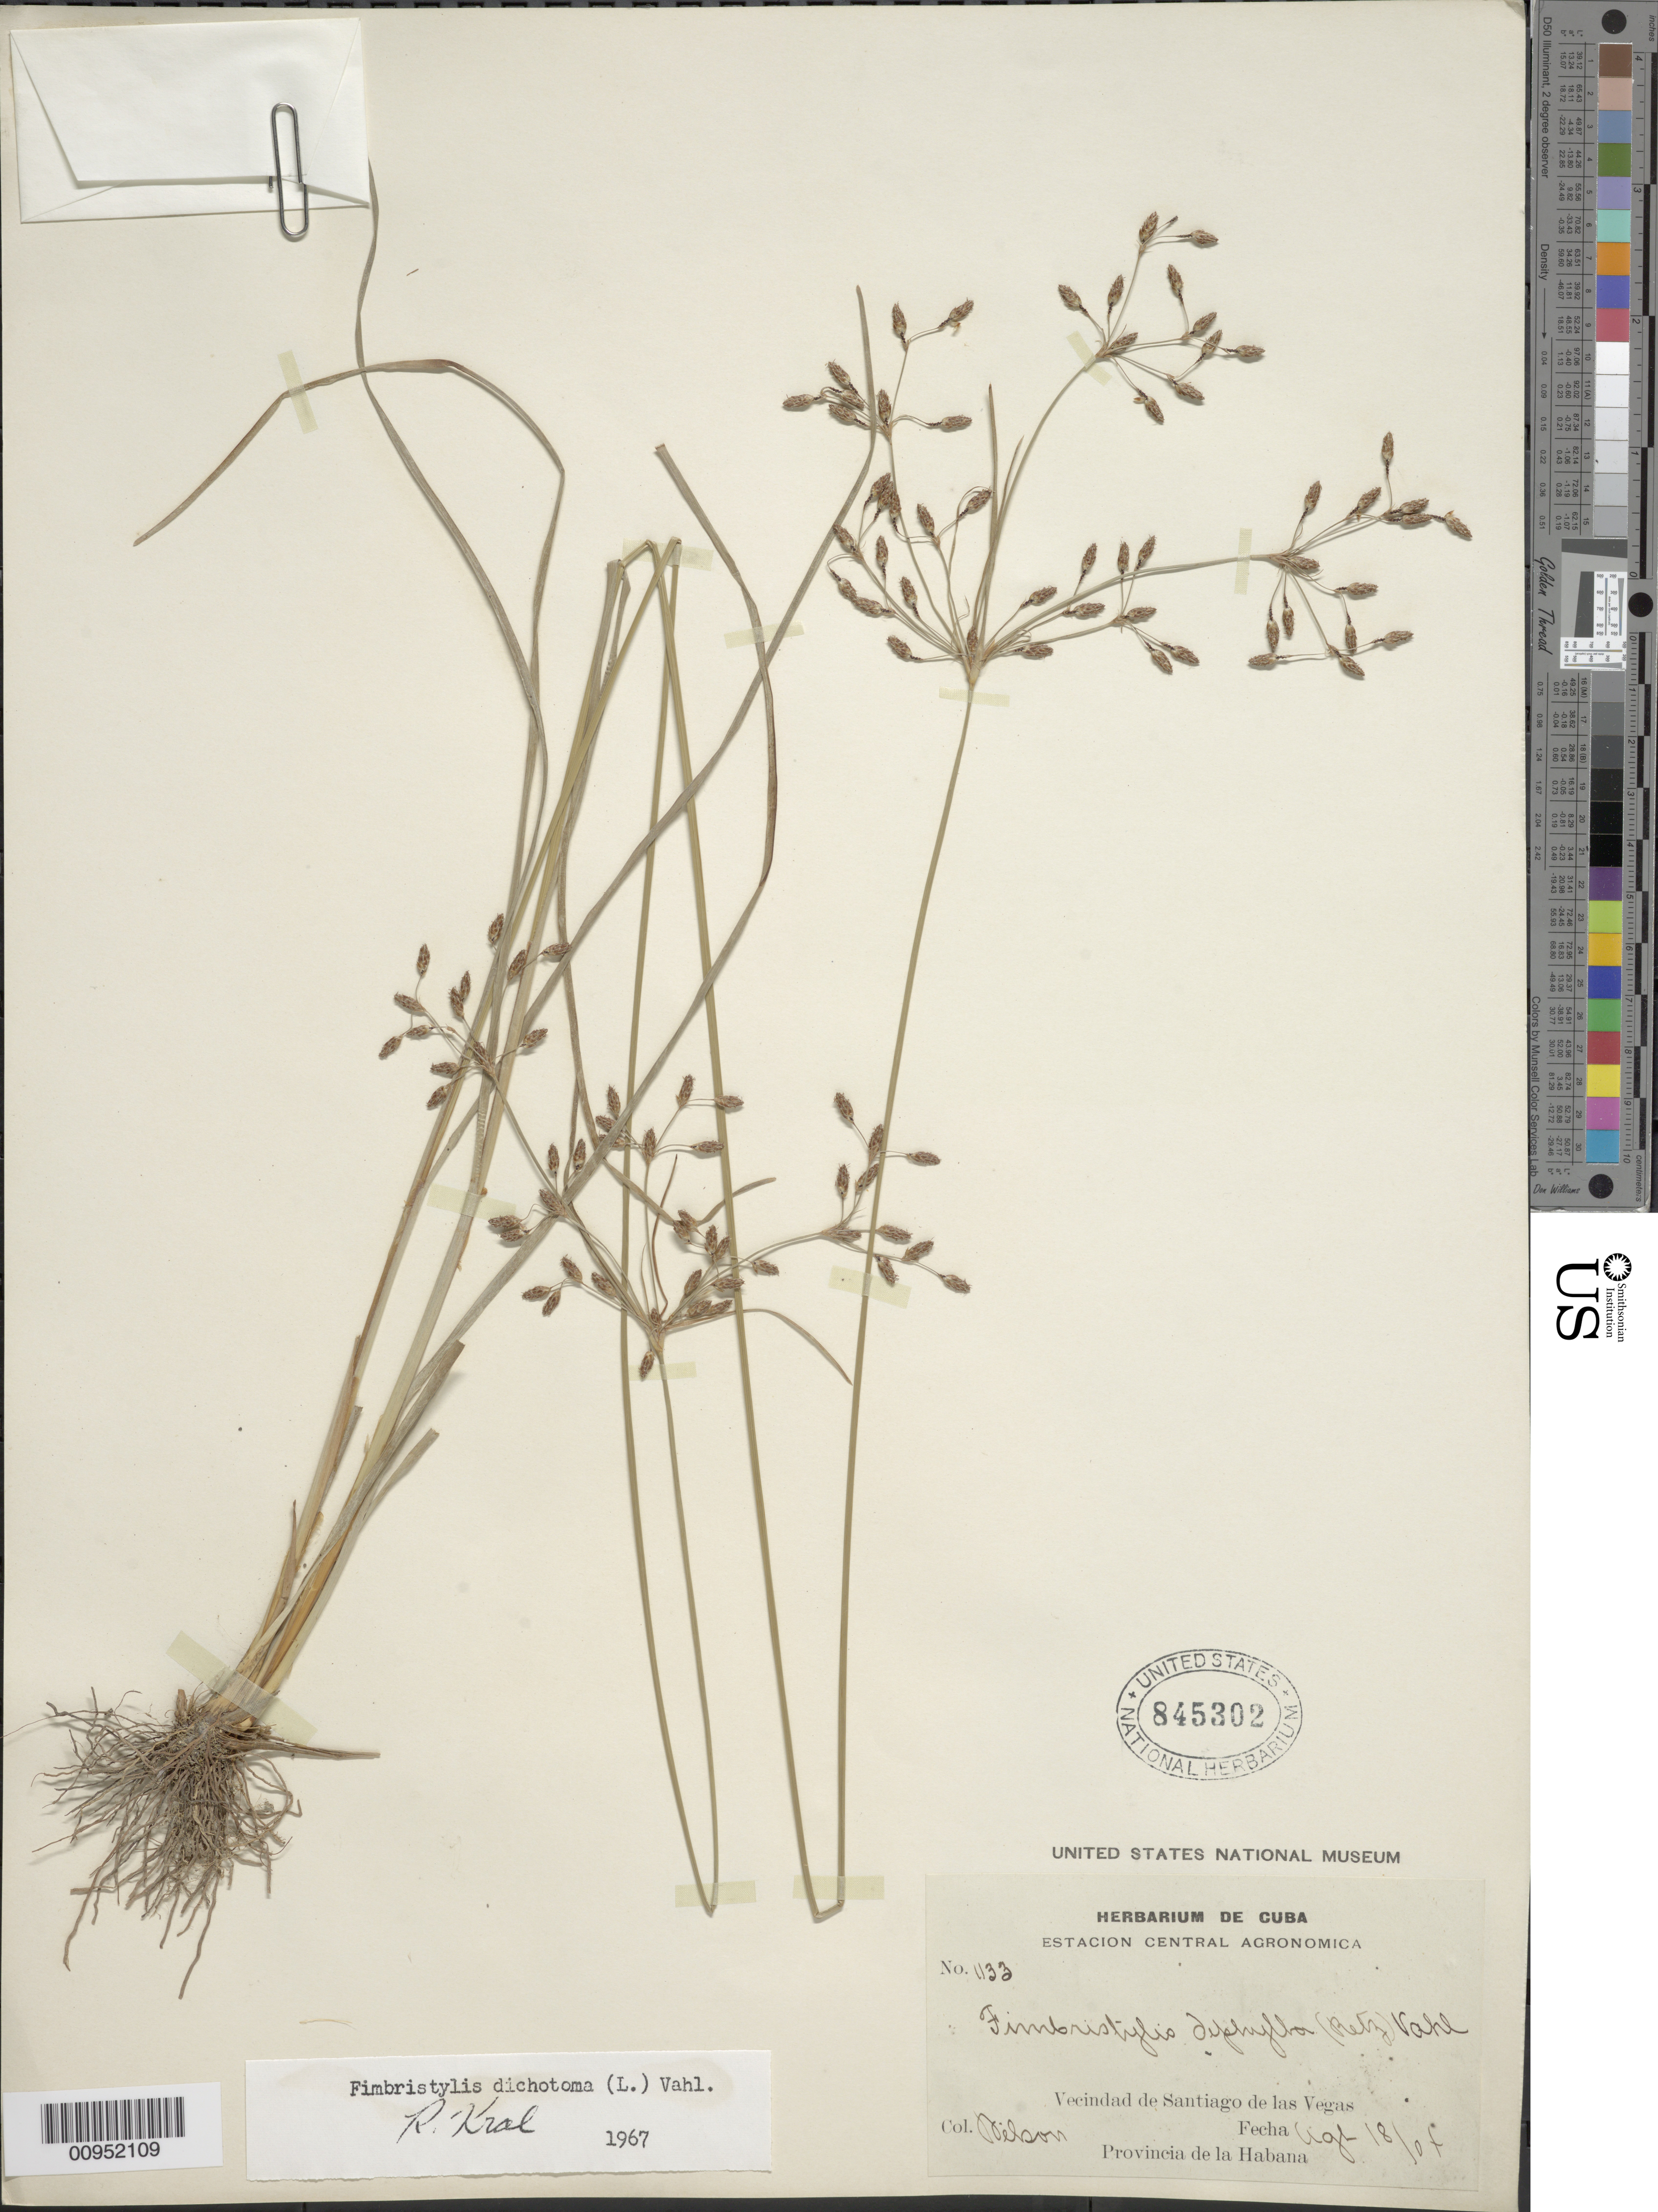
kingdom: Plantae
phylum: Tracheophyta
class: Liliopsida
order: Poales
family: Cyperaceae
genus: Fimbristylis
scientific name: Fimbristylis dichotoma subsp. dichotoma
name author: (L.) Vahl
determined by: Kral, Robert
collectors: -- Wilson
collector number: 1133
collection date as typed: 18 Aug 1907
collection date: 1907-08-18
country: Cuba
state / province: La Habana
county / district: Municipio Boyeros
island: Cuba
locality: Santiago de las Vegas (vecindad de)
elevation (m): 97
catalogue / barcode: US 845302